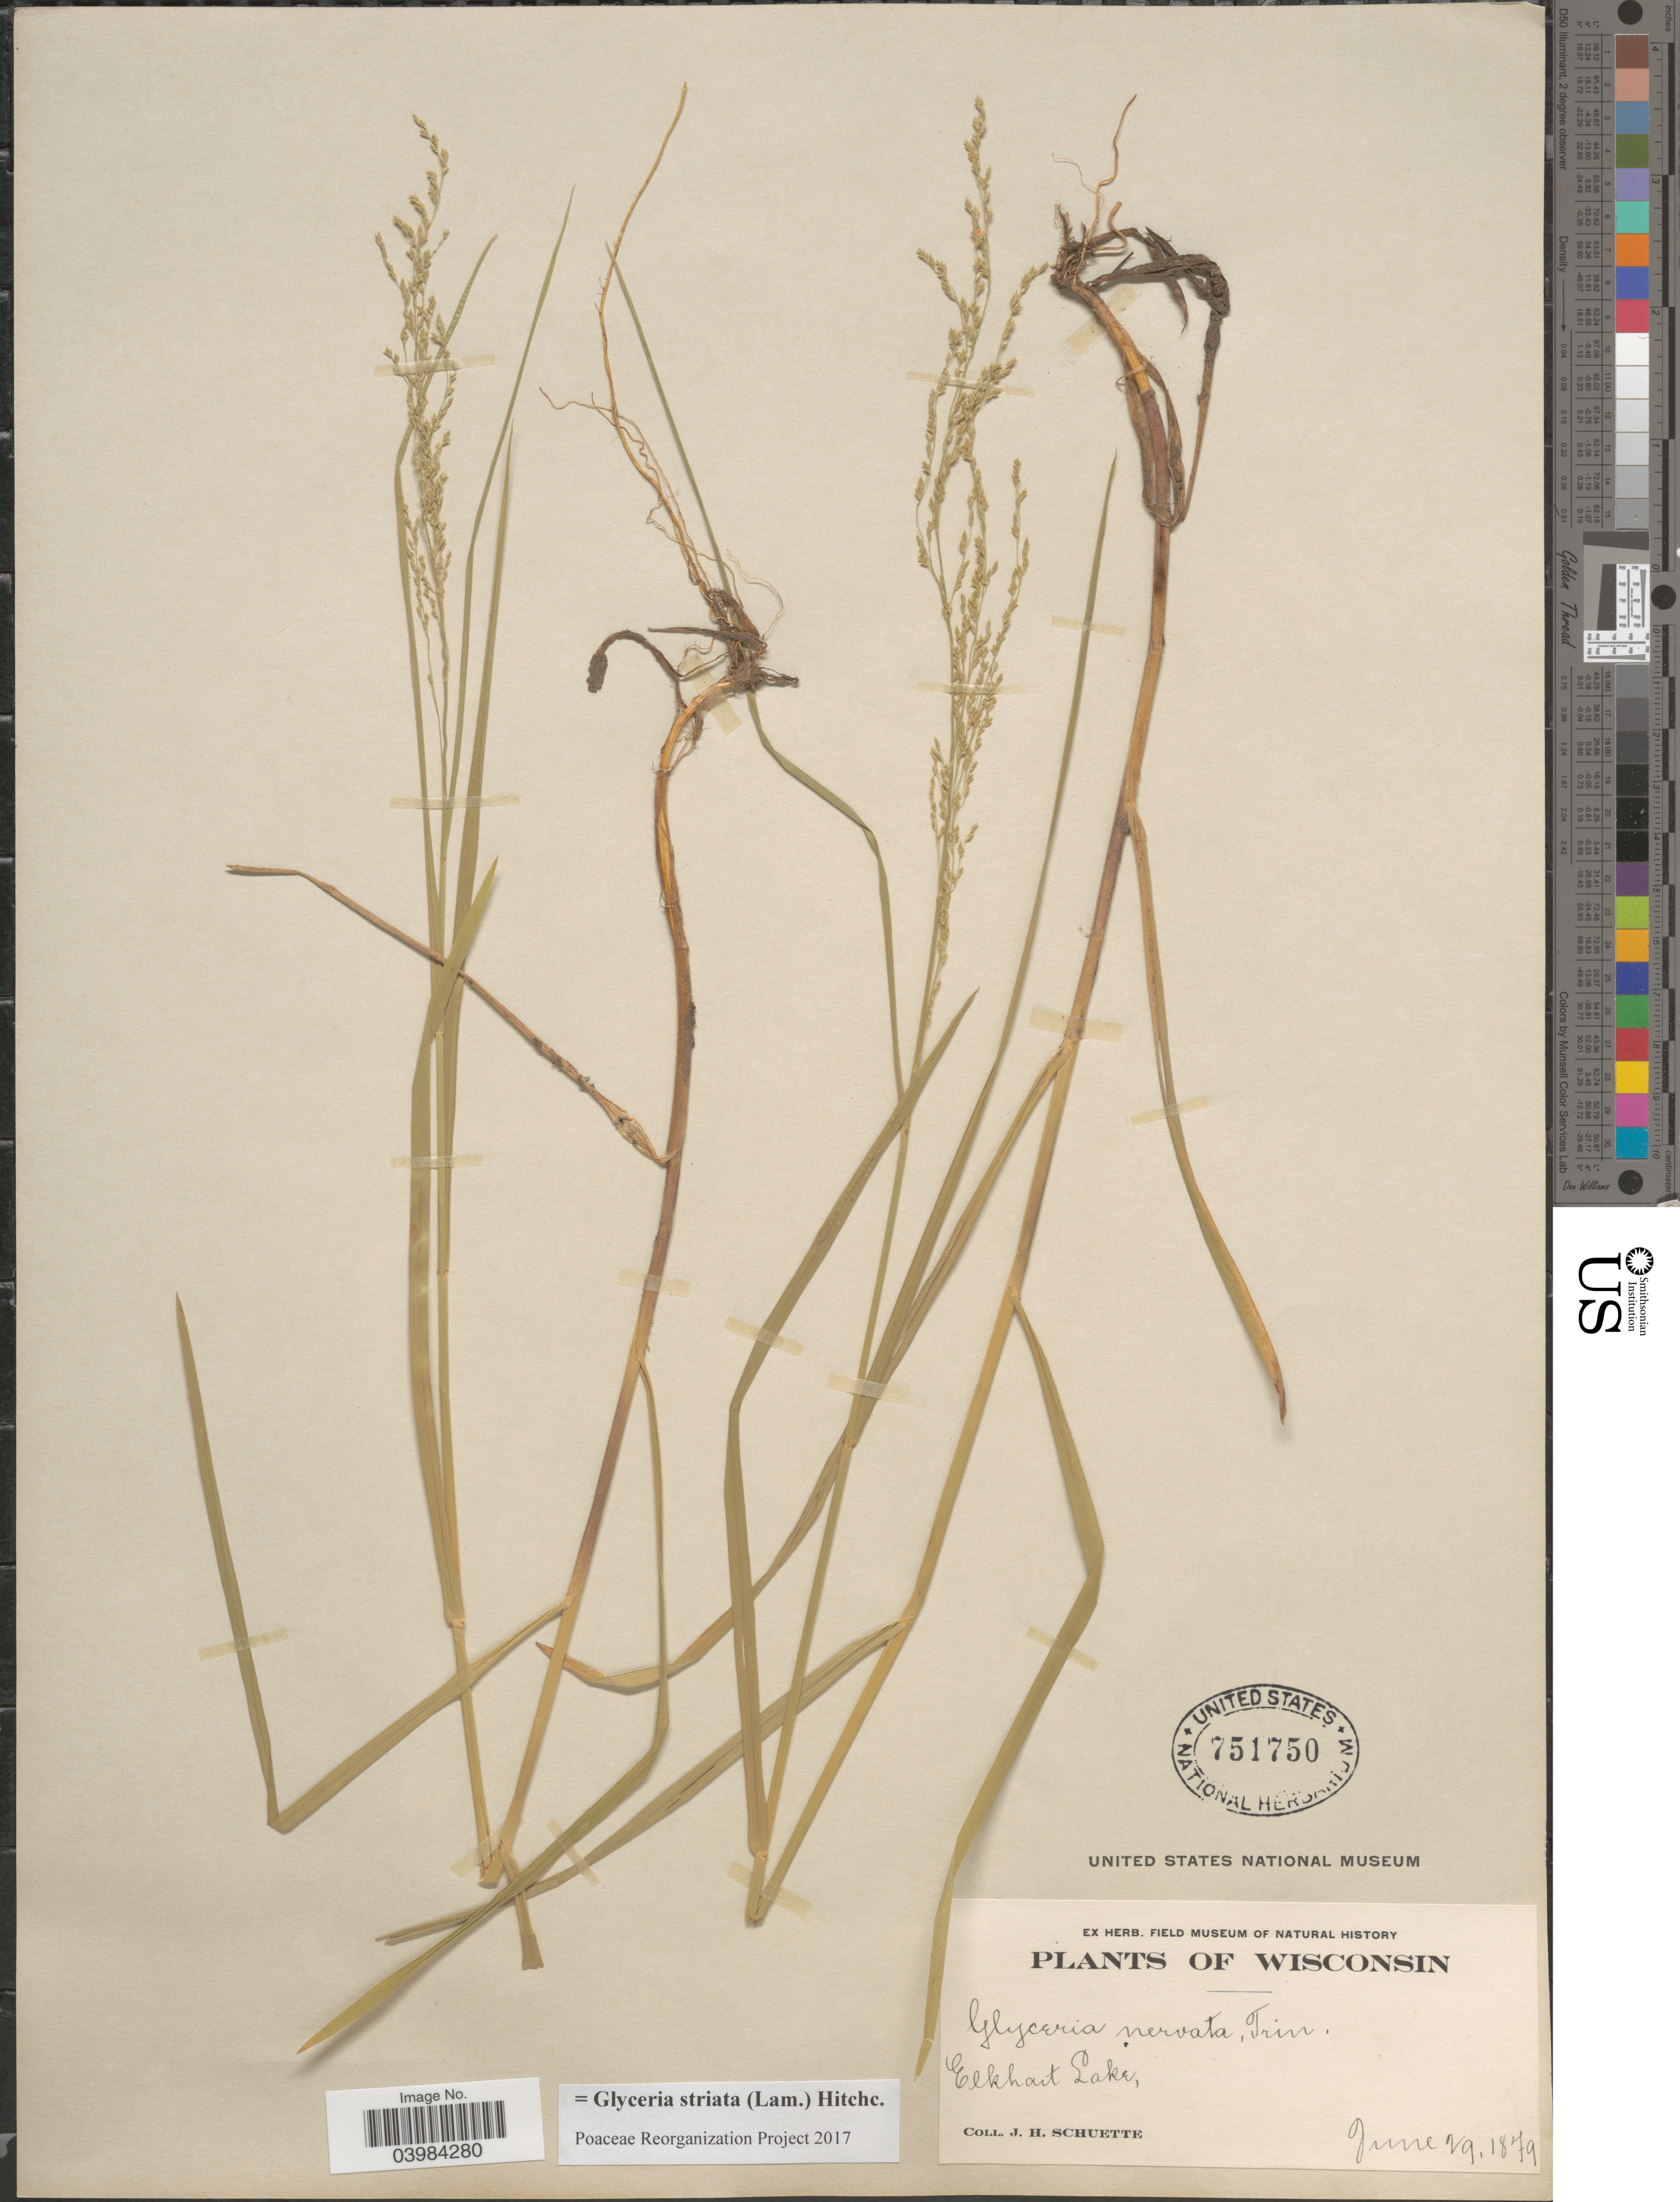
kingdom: Plantae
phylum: Tracheophyta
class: Liliopsida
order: Poales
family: Poaceae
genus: Glyceria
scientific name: Glyceria striata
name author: (Lam.) Hitchc.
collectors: J. H. Schuette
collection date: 1879-06-29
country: United States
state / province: Wisconsin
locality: Elkhart Lake.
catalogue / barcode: US 751750